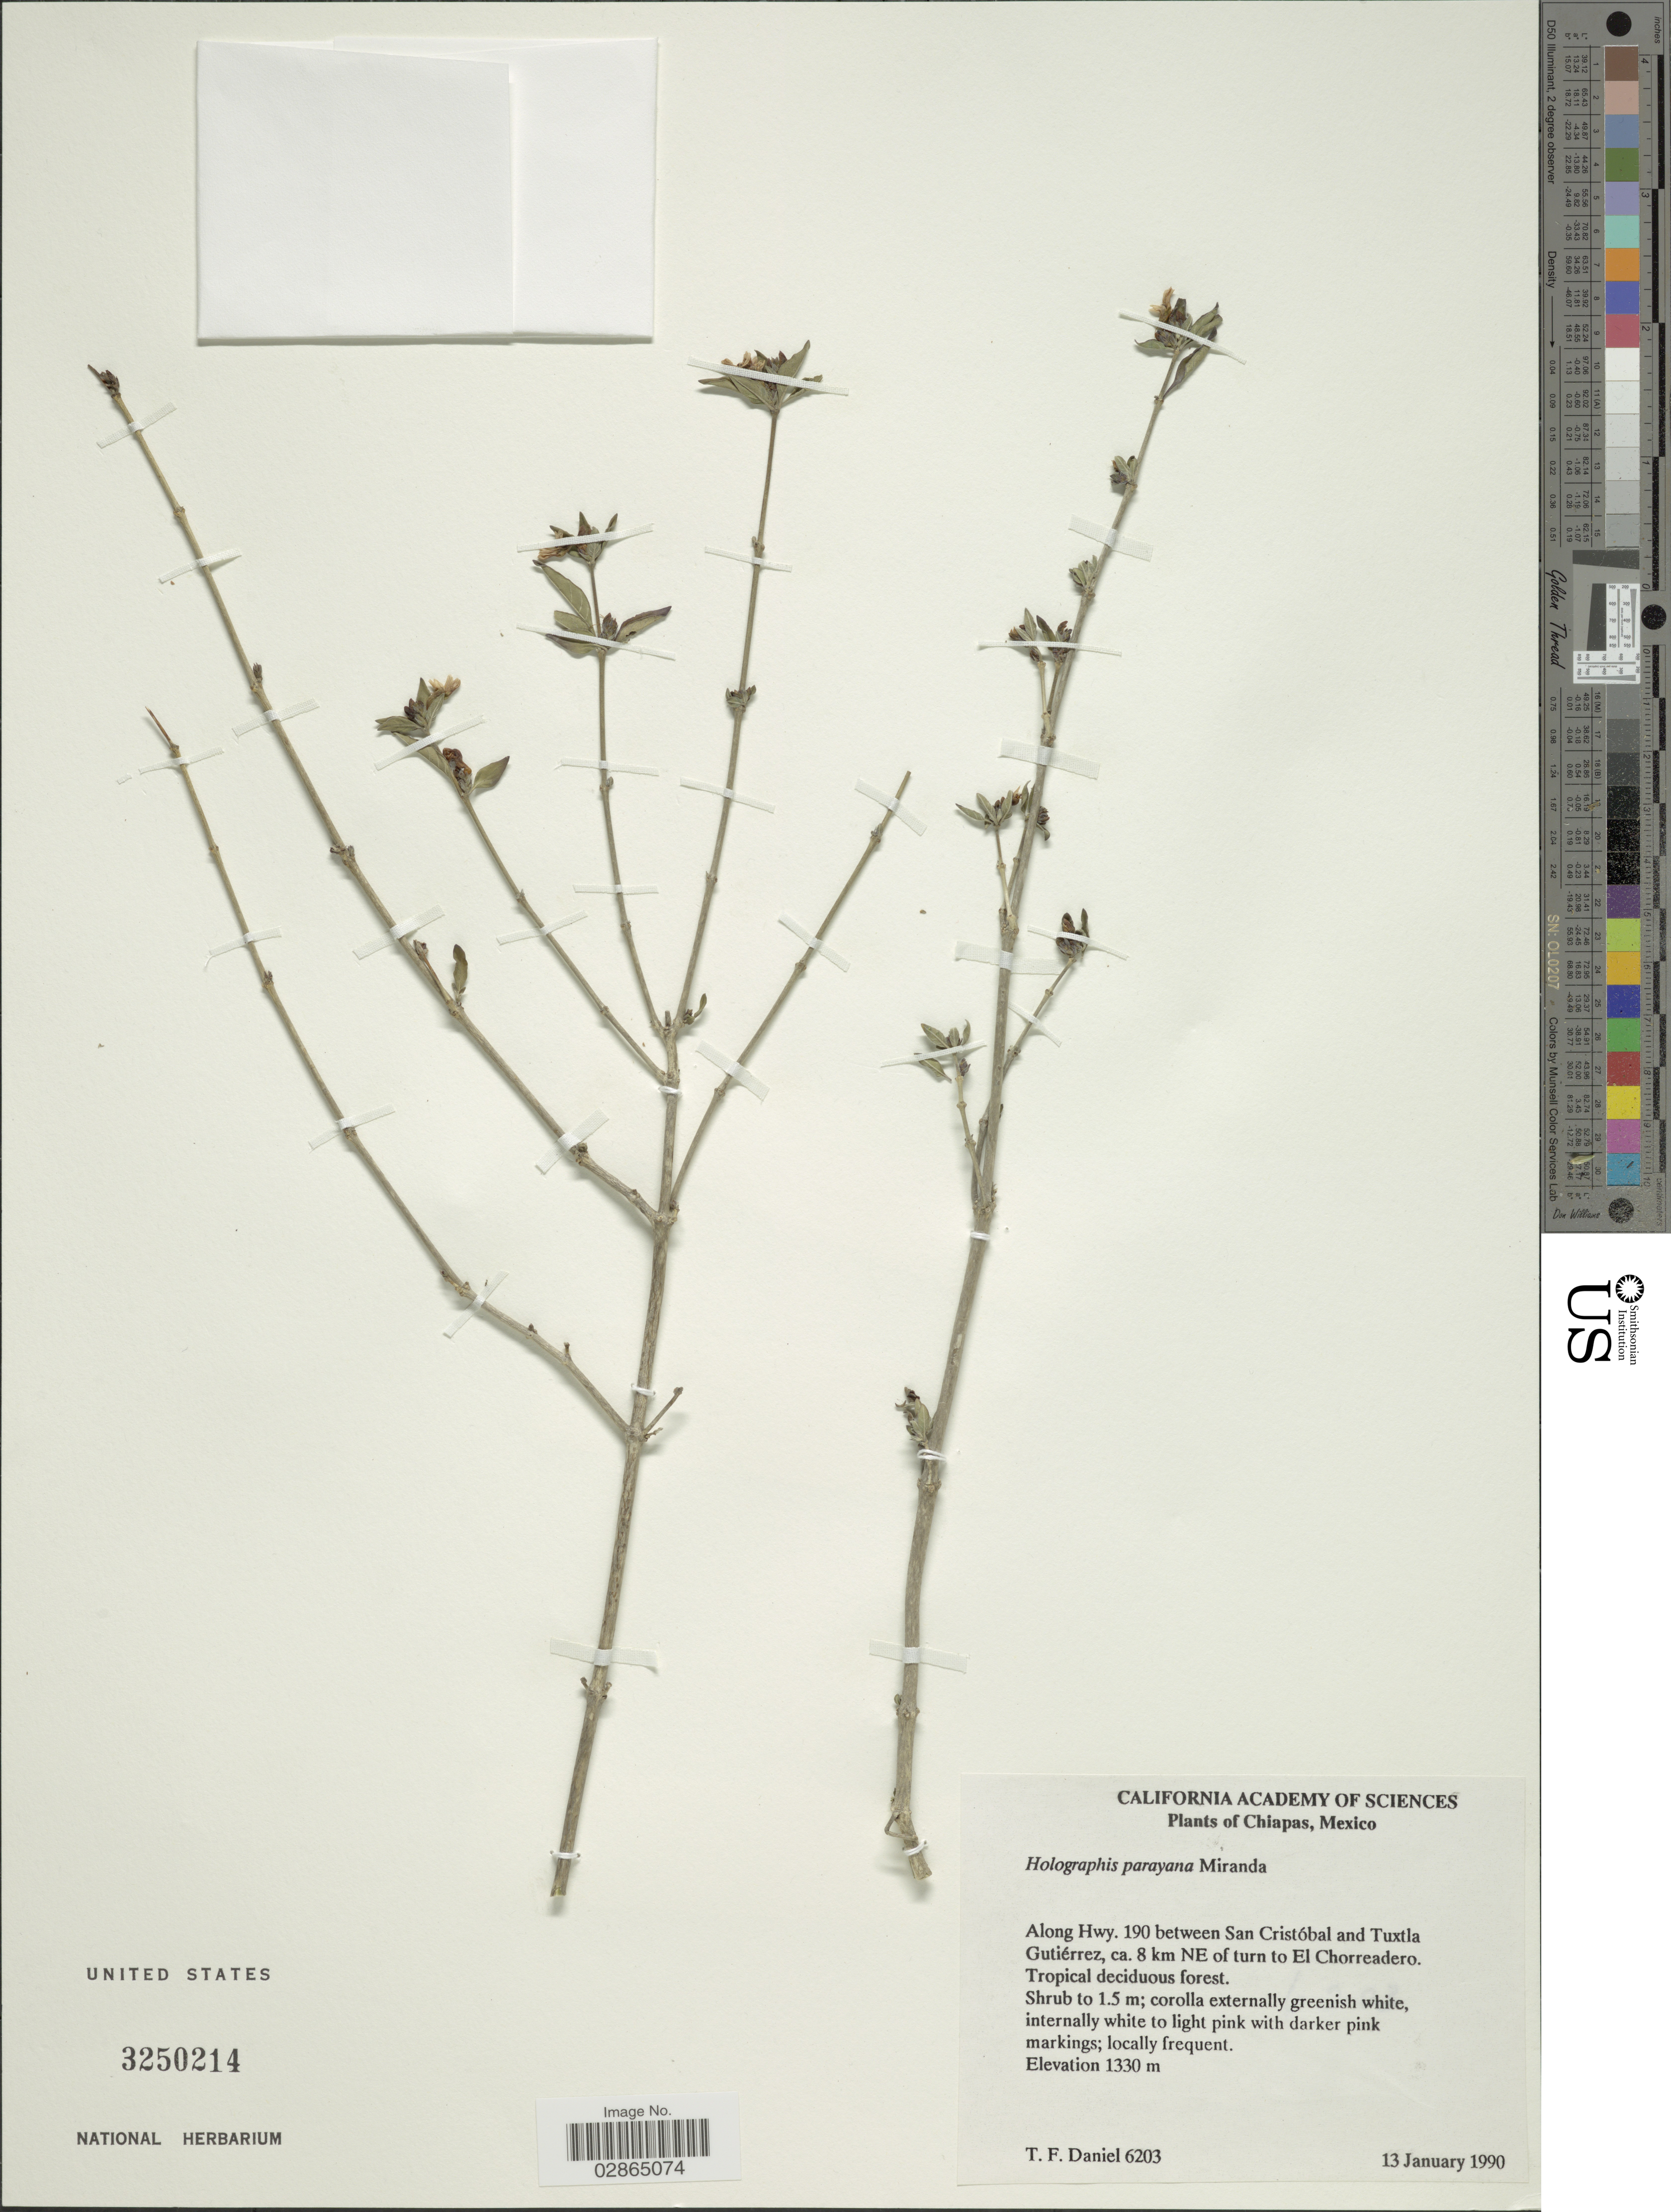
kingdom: Plantae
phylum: Tracheophyta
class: Magnoliopsida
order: Lamiales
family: Acanthaceae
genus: Holographis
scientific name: Holographis parayana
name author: Miranda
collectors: T. F. Daniel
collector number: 6203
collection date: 1990-01-13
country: Mexico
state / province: Chiapas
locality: Along Hwy. 190 between San Cristóbal and Tuxtla Gutiérrez, ca. 8 km NE of turn to El Chorreadero.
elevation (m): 1330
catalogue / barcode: US 3250214